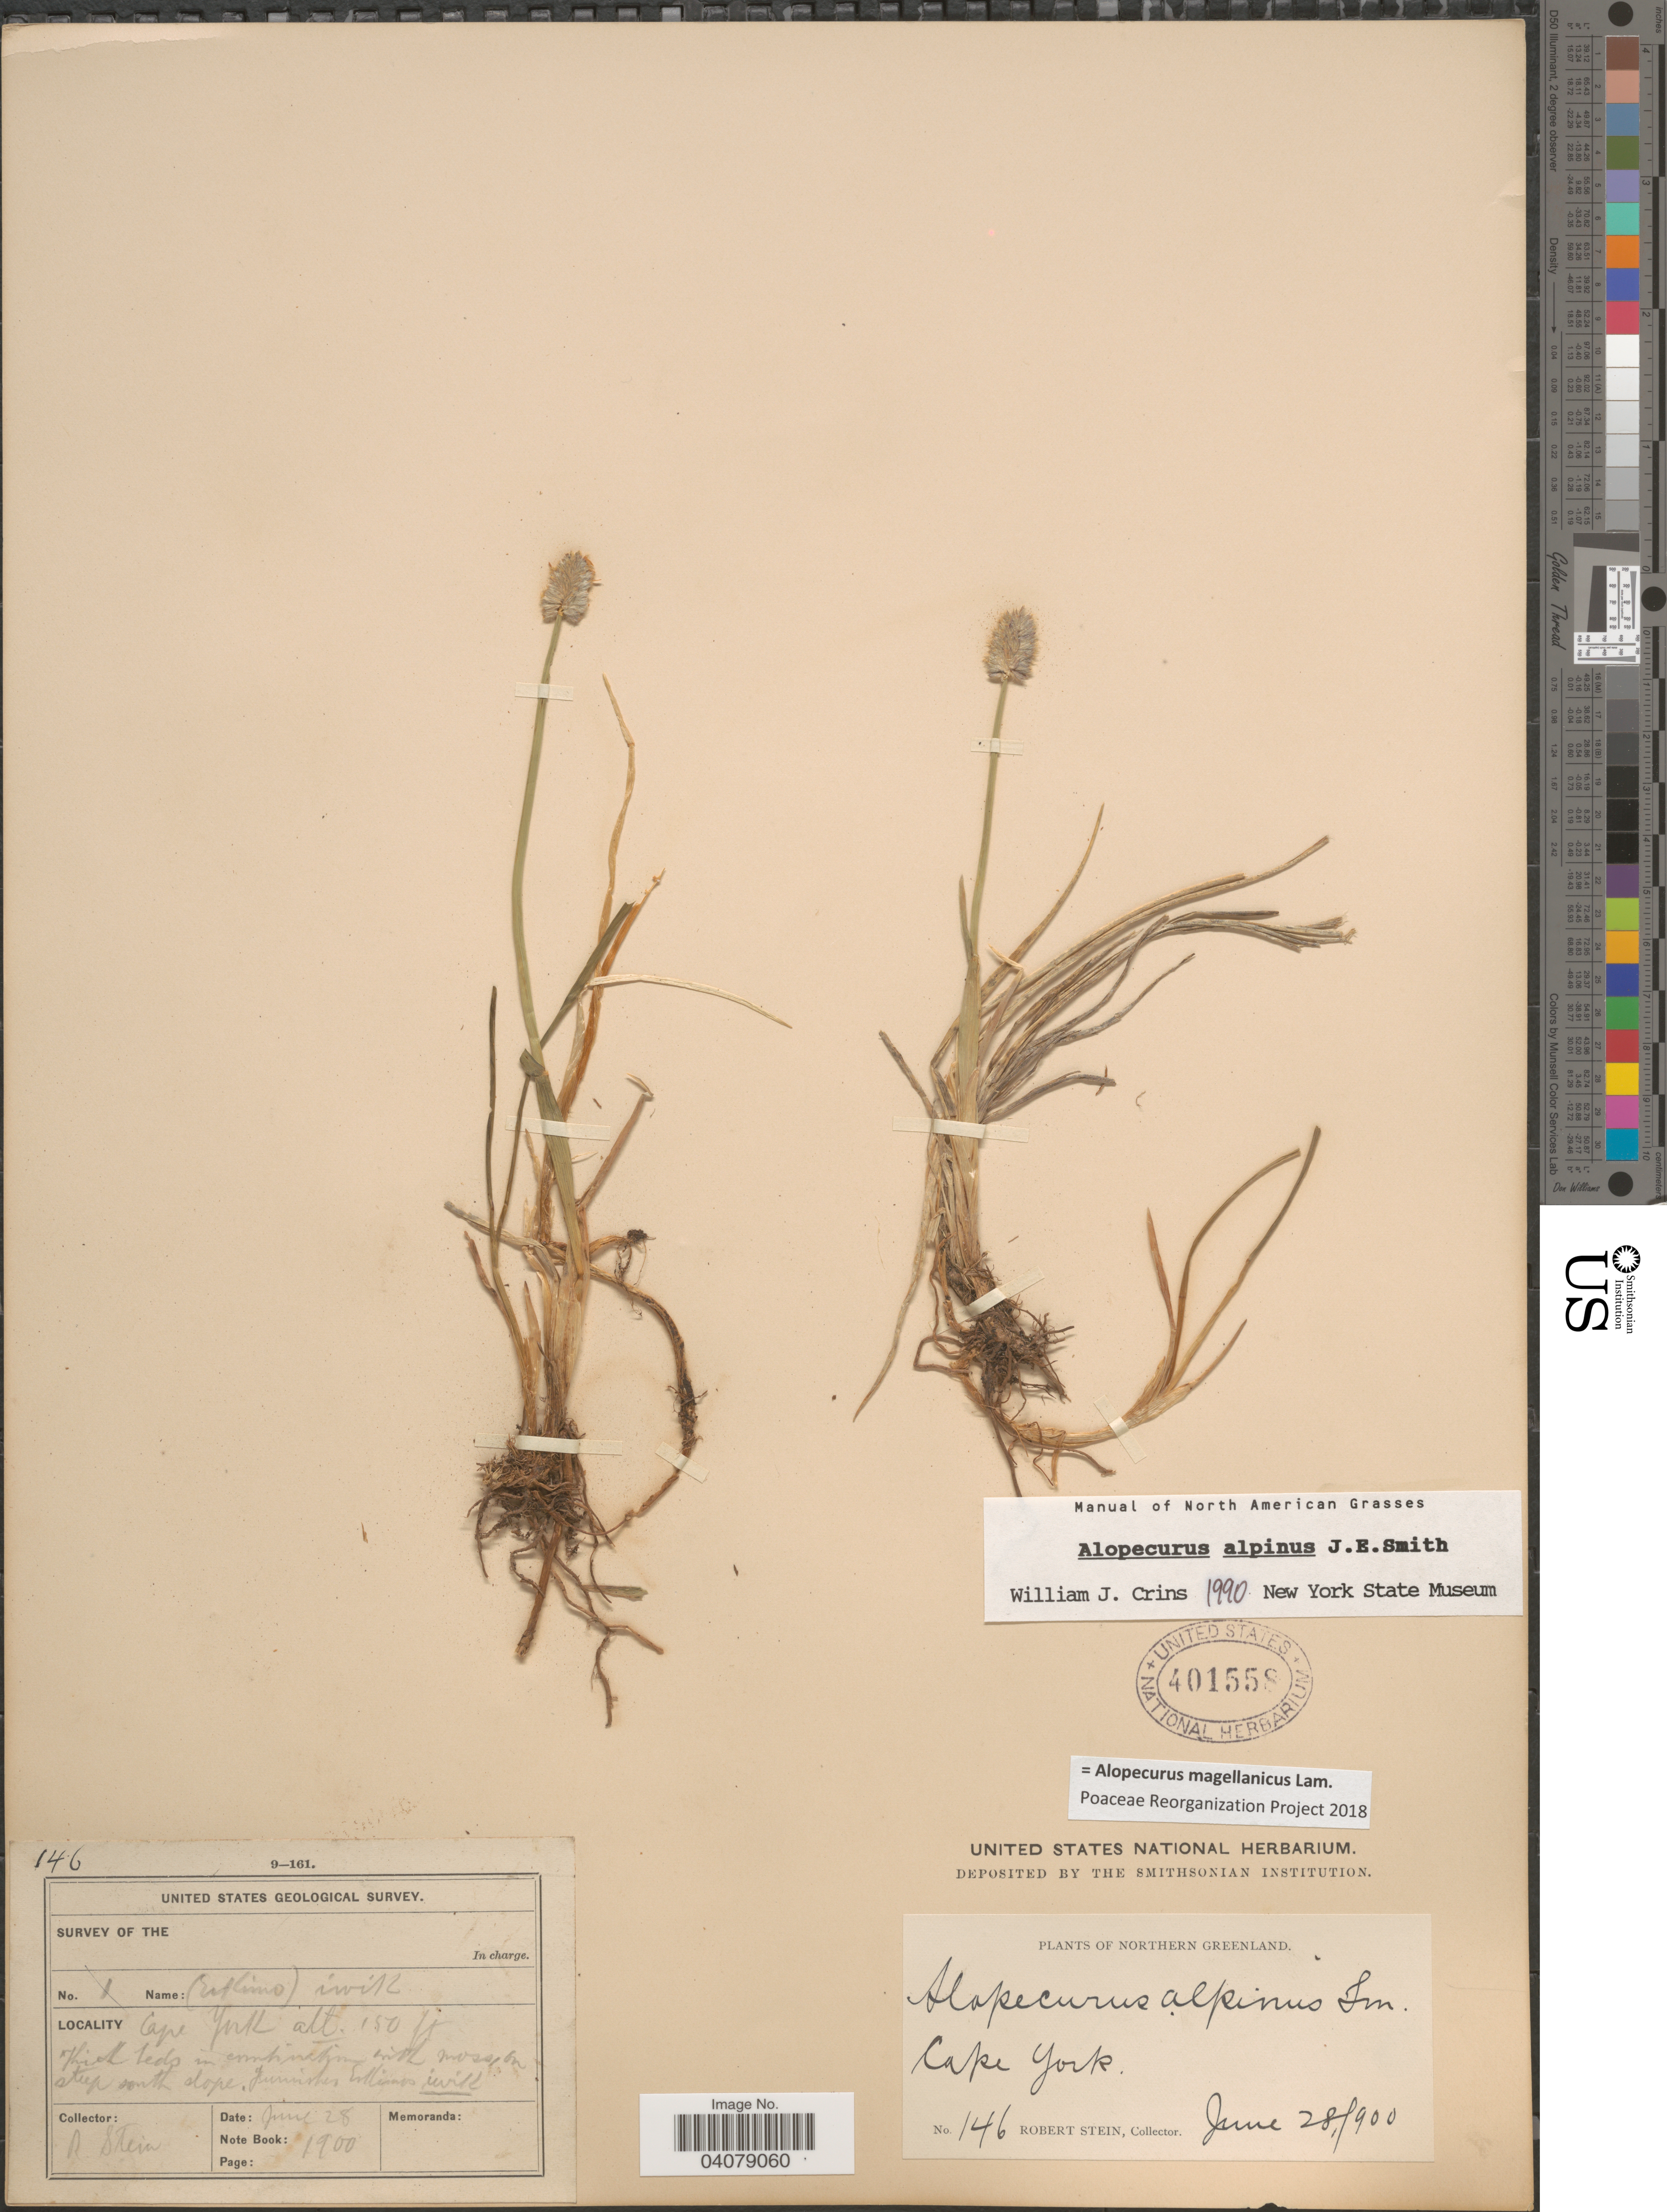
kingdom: Plantae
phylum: Tracheophyta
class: Liliopsida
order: Poales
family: Poaceae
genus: Alopecurus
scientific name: Alopecurus magellanicus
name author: Lam.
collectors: R. Stein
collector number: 146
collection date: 1900-06-28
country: Greenland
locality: Northern Greenland. Cape York. United States Geological Survey. Steep south slope.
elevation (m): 46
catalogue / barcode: US 401558